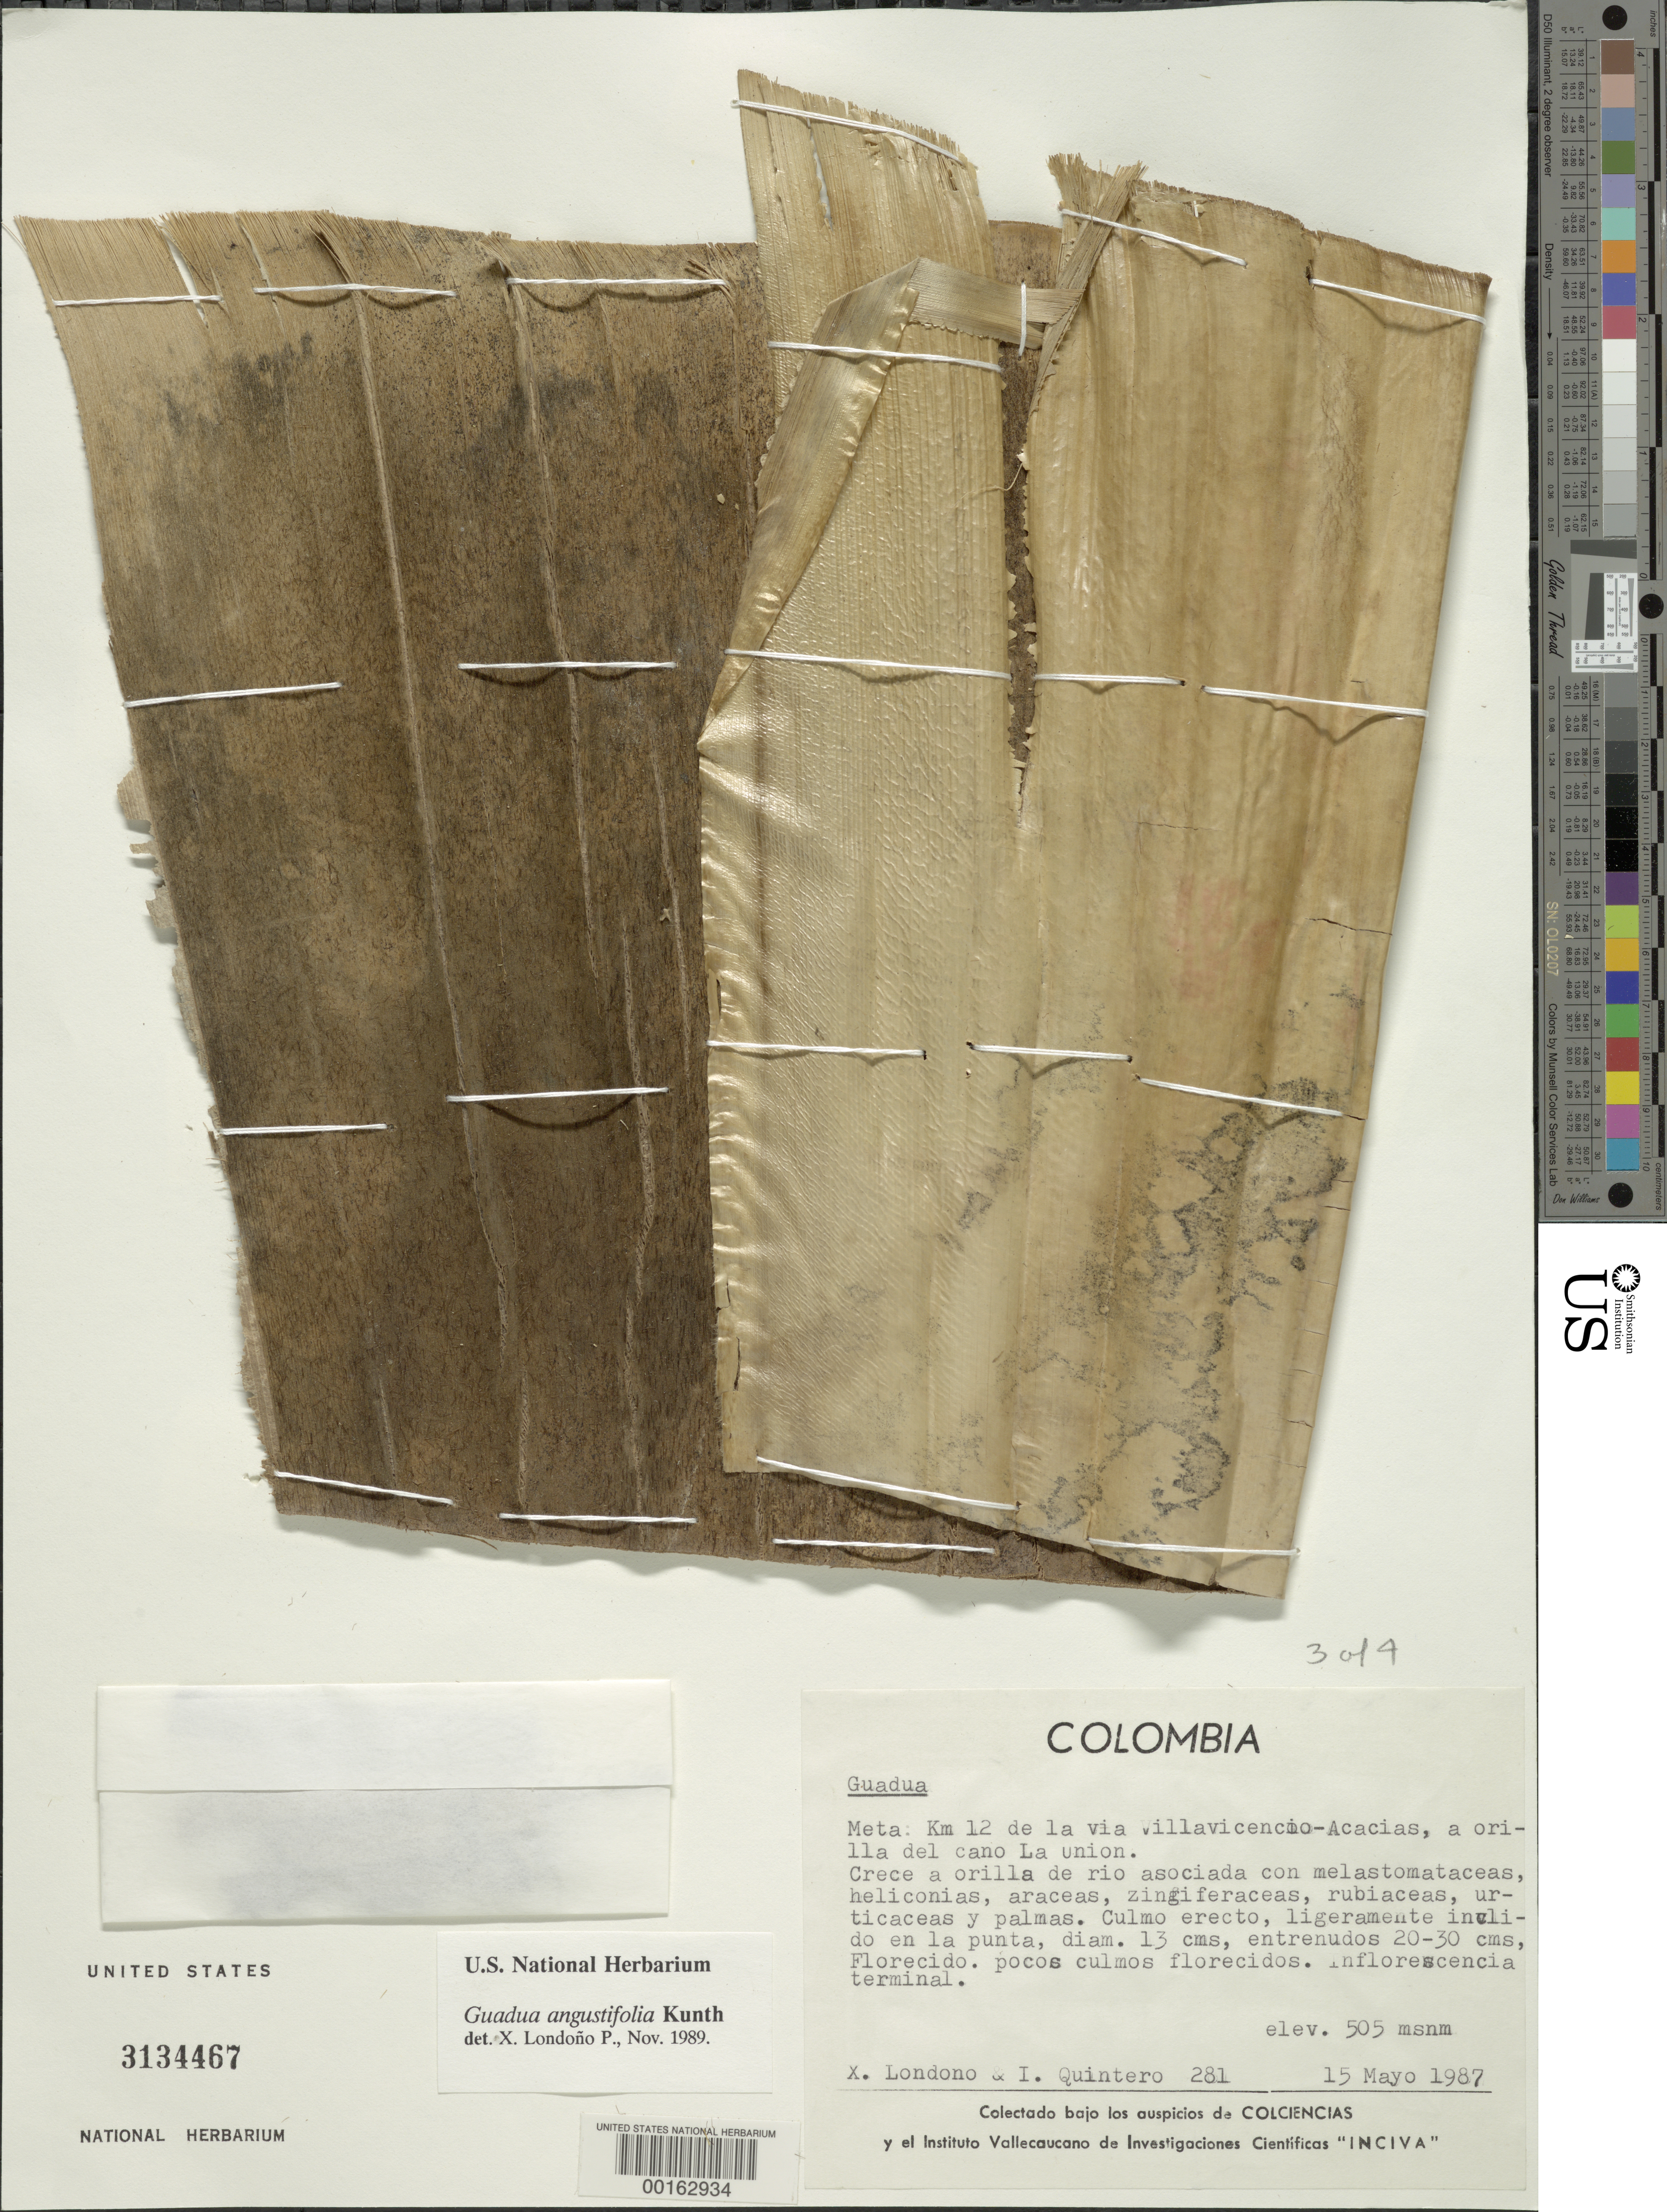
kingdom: Plantae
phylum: Tracheophyta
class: Liliopsida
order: Poales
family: Poaceae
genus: Guadua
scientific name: Guadua angustifolia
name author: Kunth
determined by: Londoño, X., (TULV), Jardin Botanico "Juan Maria Cespedes"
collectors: X. Londoño & I. Quintero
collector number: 281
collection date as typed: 15 May 1987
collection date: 1987-05-15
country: Colombia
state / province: Meta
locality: Km 12 on the Villa Vicencia-Acacias road, edge of the Caño La Union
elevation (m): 505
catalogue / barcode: US 3134467